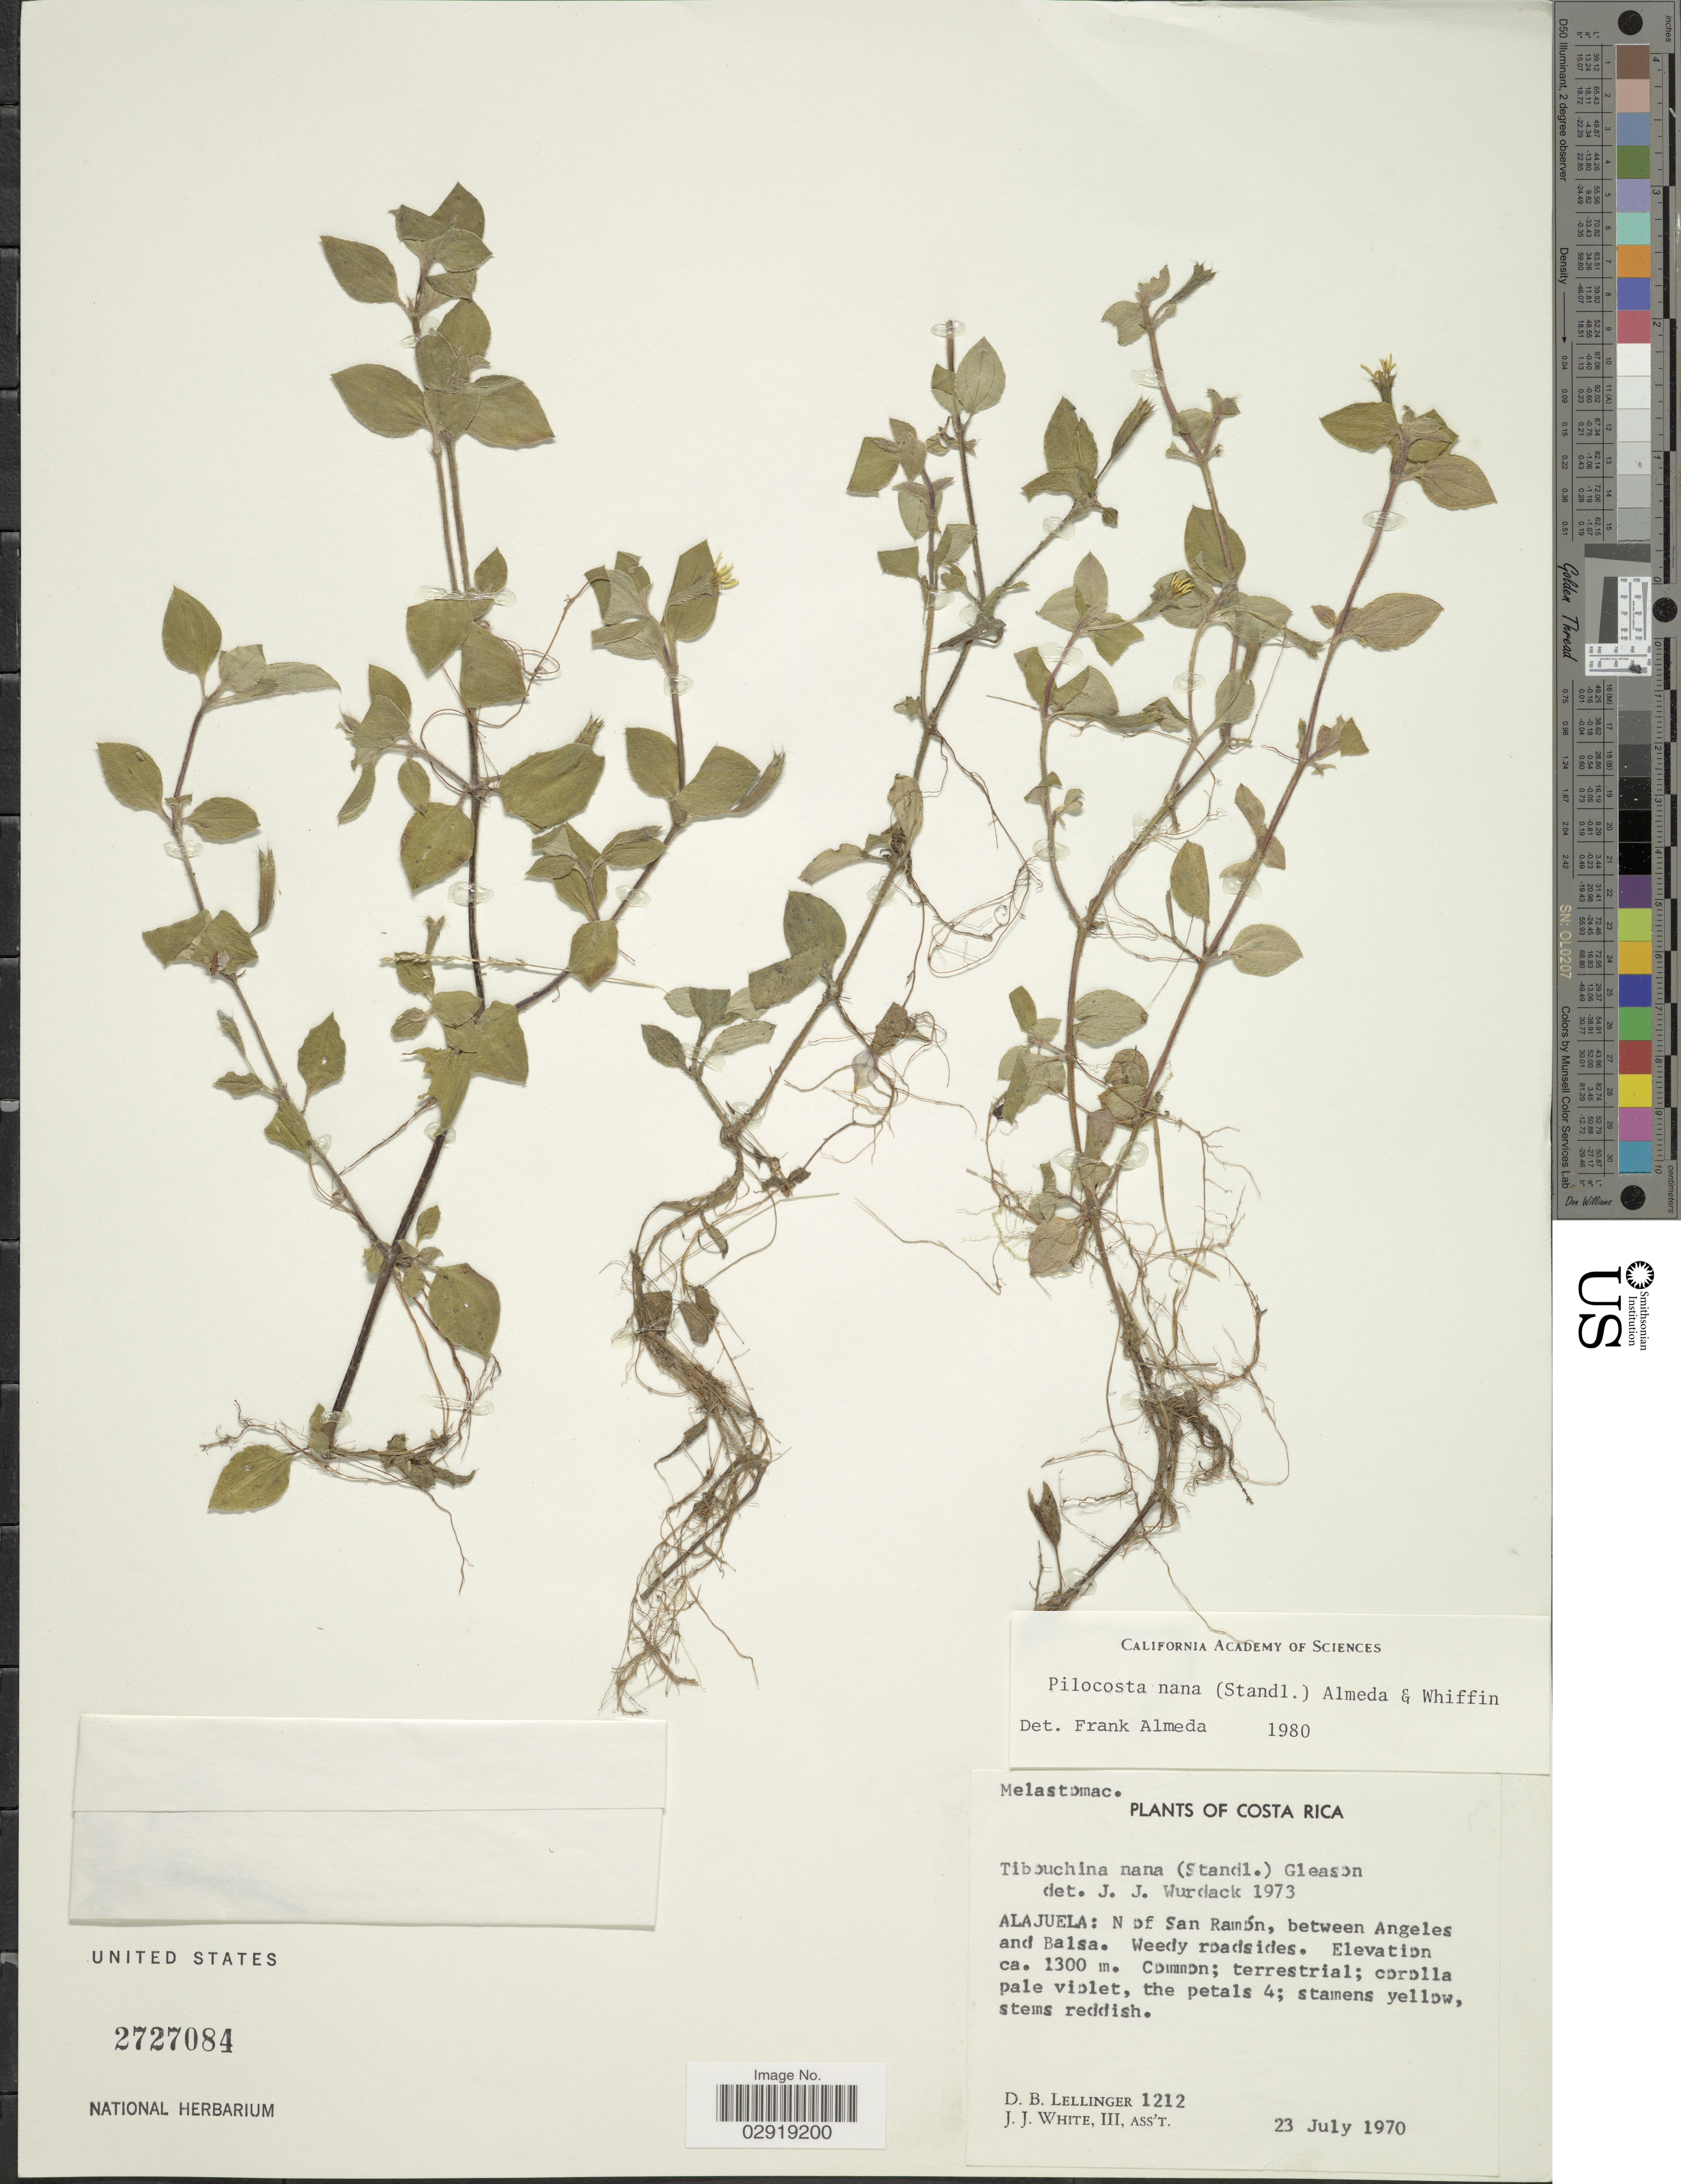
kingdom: Plantae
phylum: Tracheophyta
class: Magnoliopsida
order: Myrtales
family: Melastomataceae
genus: Pilocosta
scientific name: Pilocosta nana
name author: (Standl.) Almeda &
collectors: D. B. Lellinger & J. J. White III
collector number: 1212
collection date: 1970-07-23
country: Costa Rica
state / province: Alajuela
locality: N of San Ramón, between Angeles and Balsa. Weedy roadsides.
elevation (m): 1300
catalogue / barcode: US 2727084